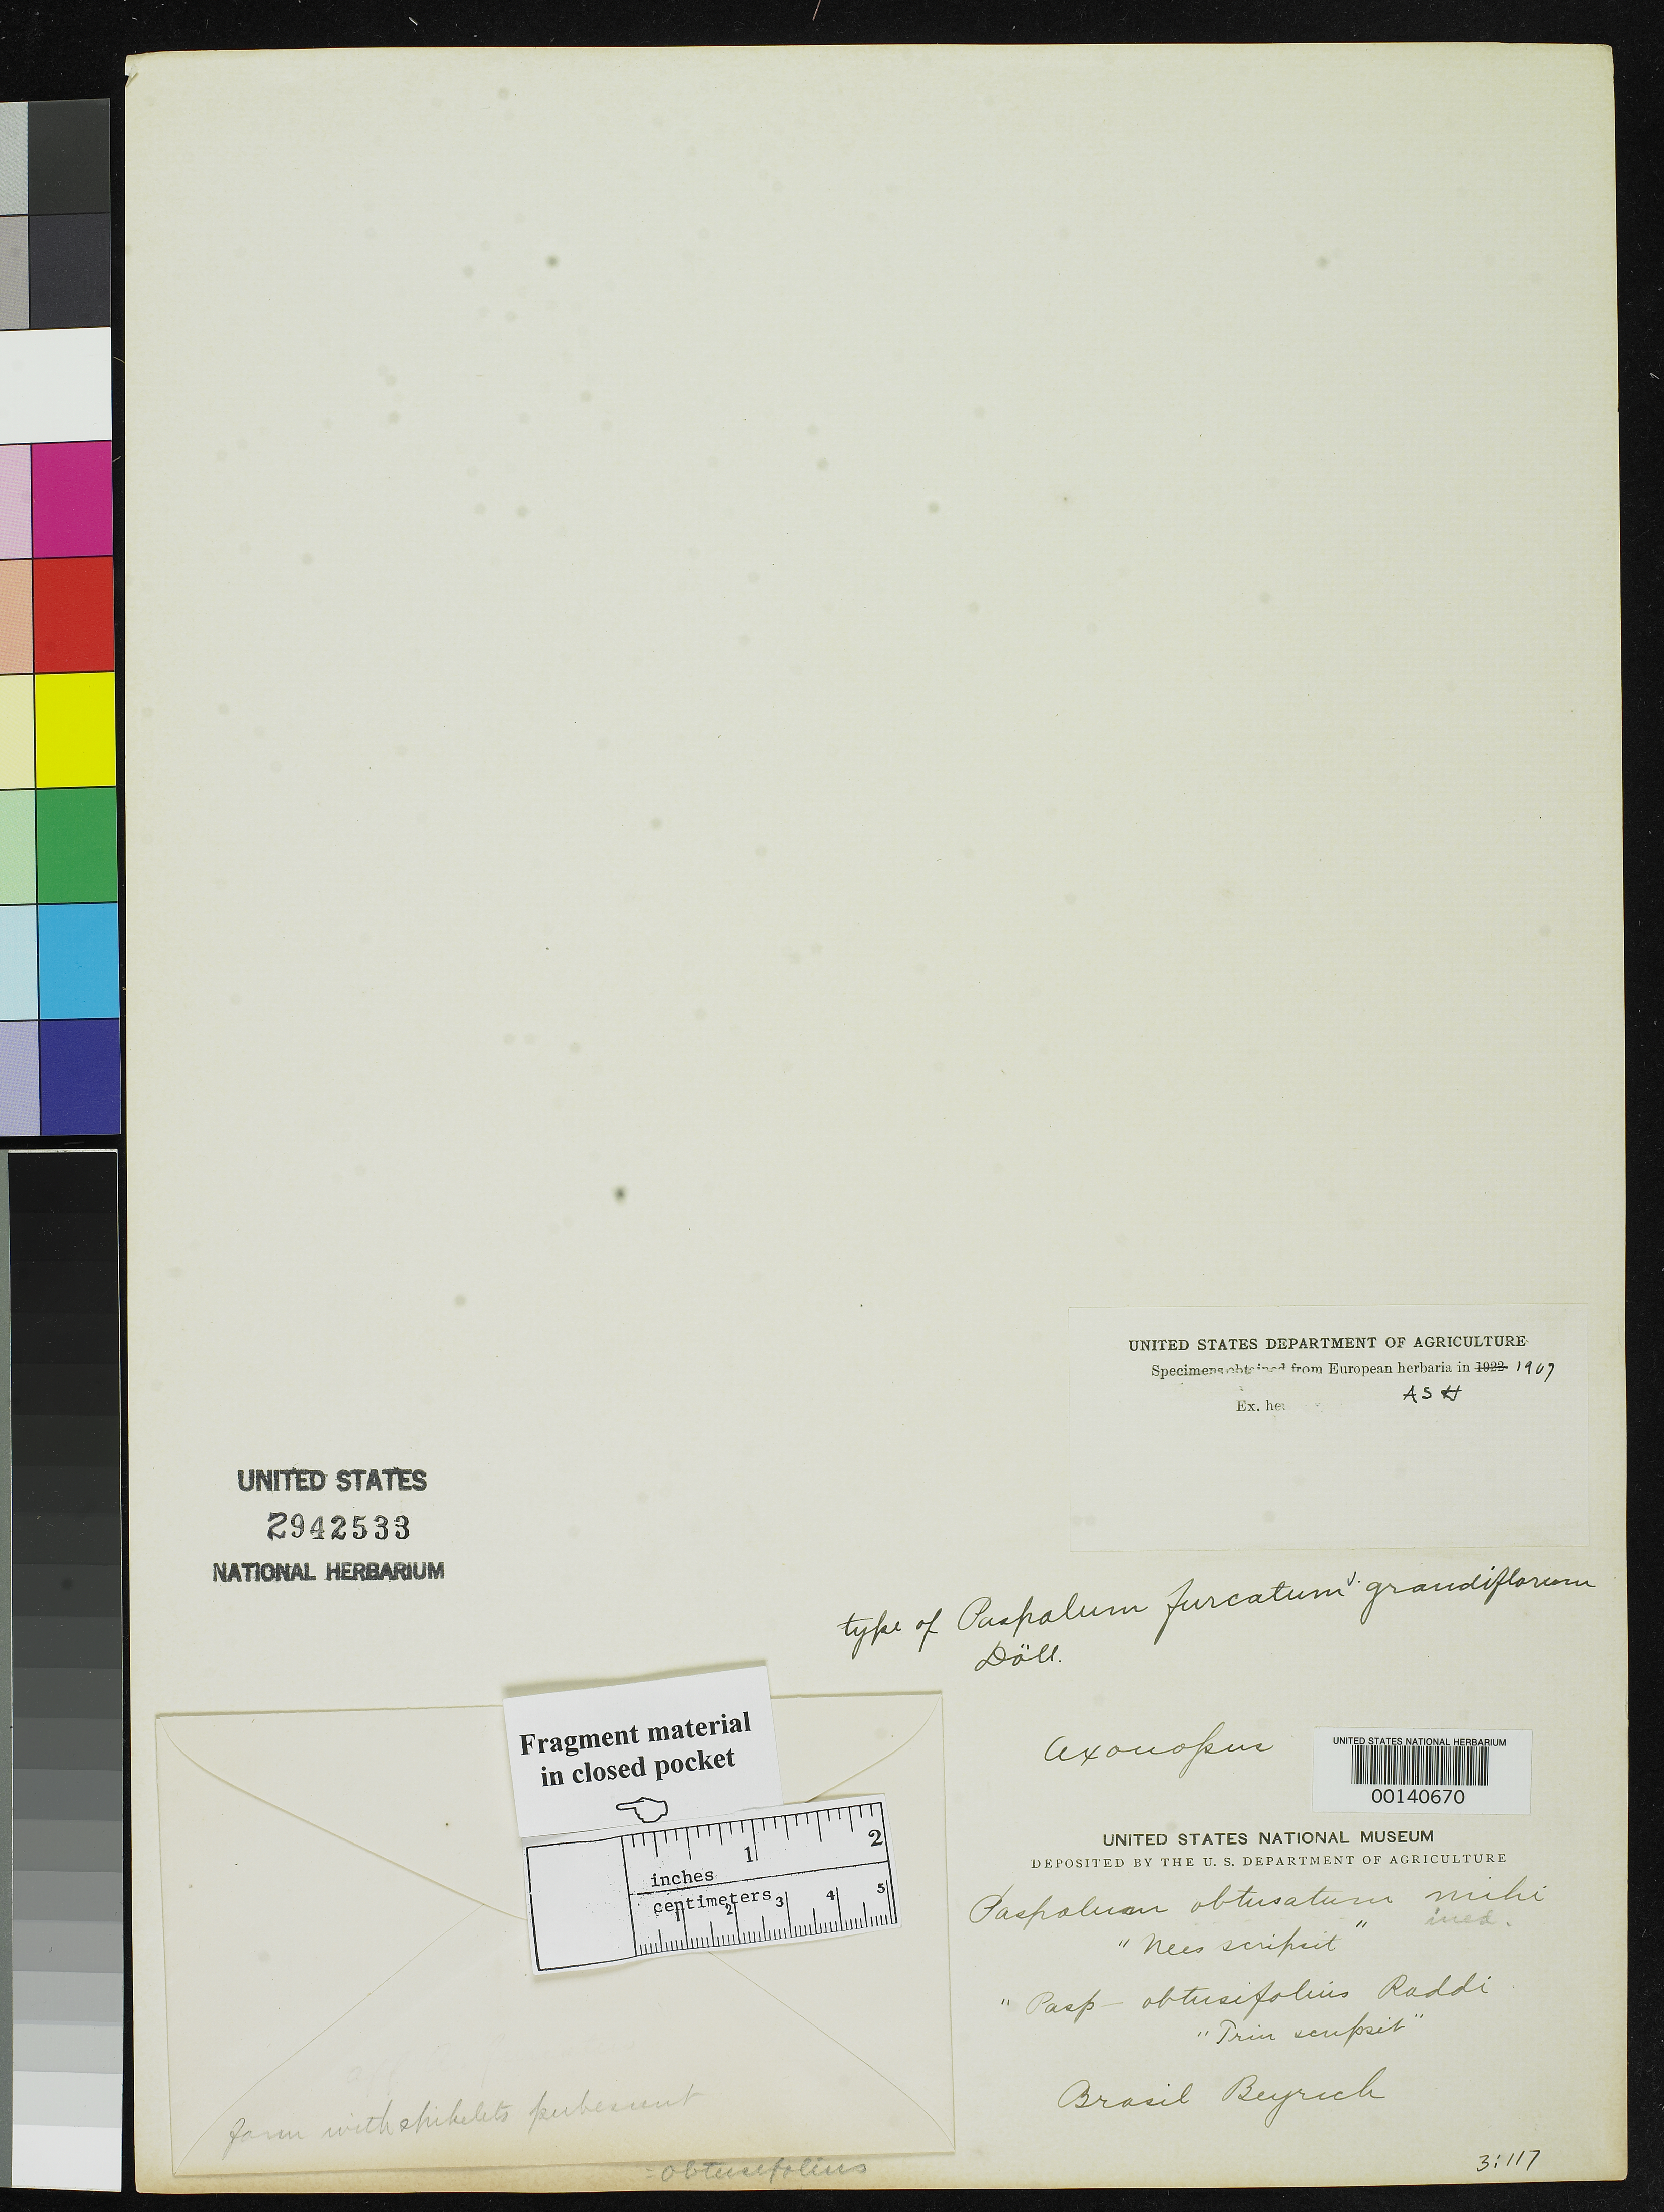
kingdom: Plantae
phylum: Tracheophyta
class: Liliopsida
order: Poales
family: Poaceae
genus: Paspalum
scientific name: Paspalum furcatum var. grandiflorum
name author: Döll in Mart.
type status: Type Fragment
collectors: H. Beyrich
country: Brazil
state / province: Rio de Janeiro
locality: Lagao des Freitos.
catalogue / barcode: US 2942533